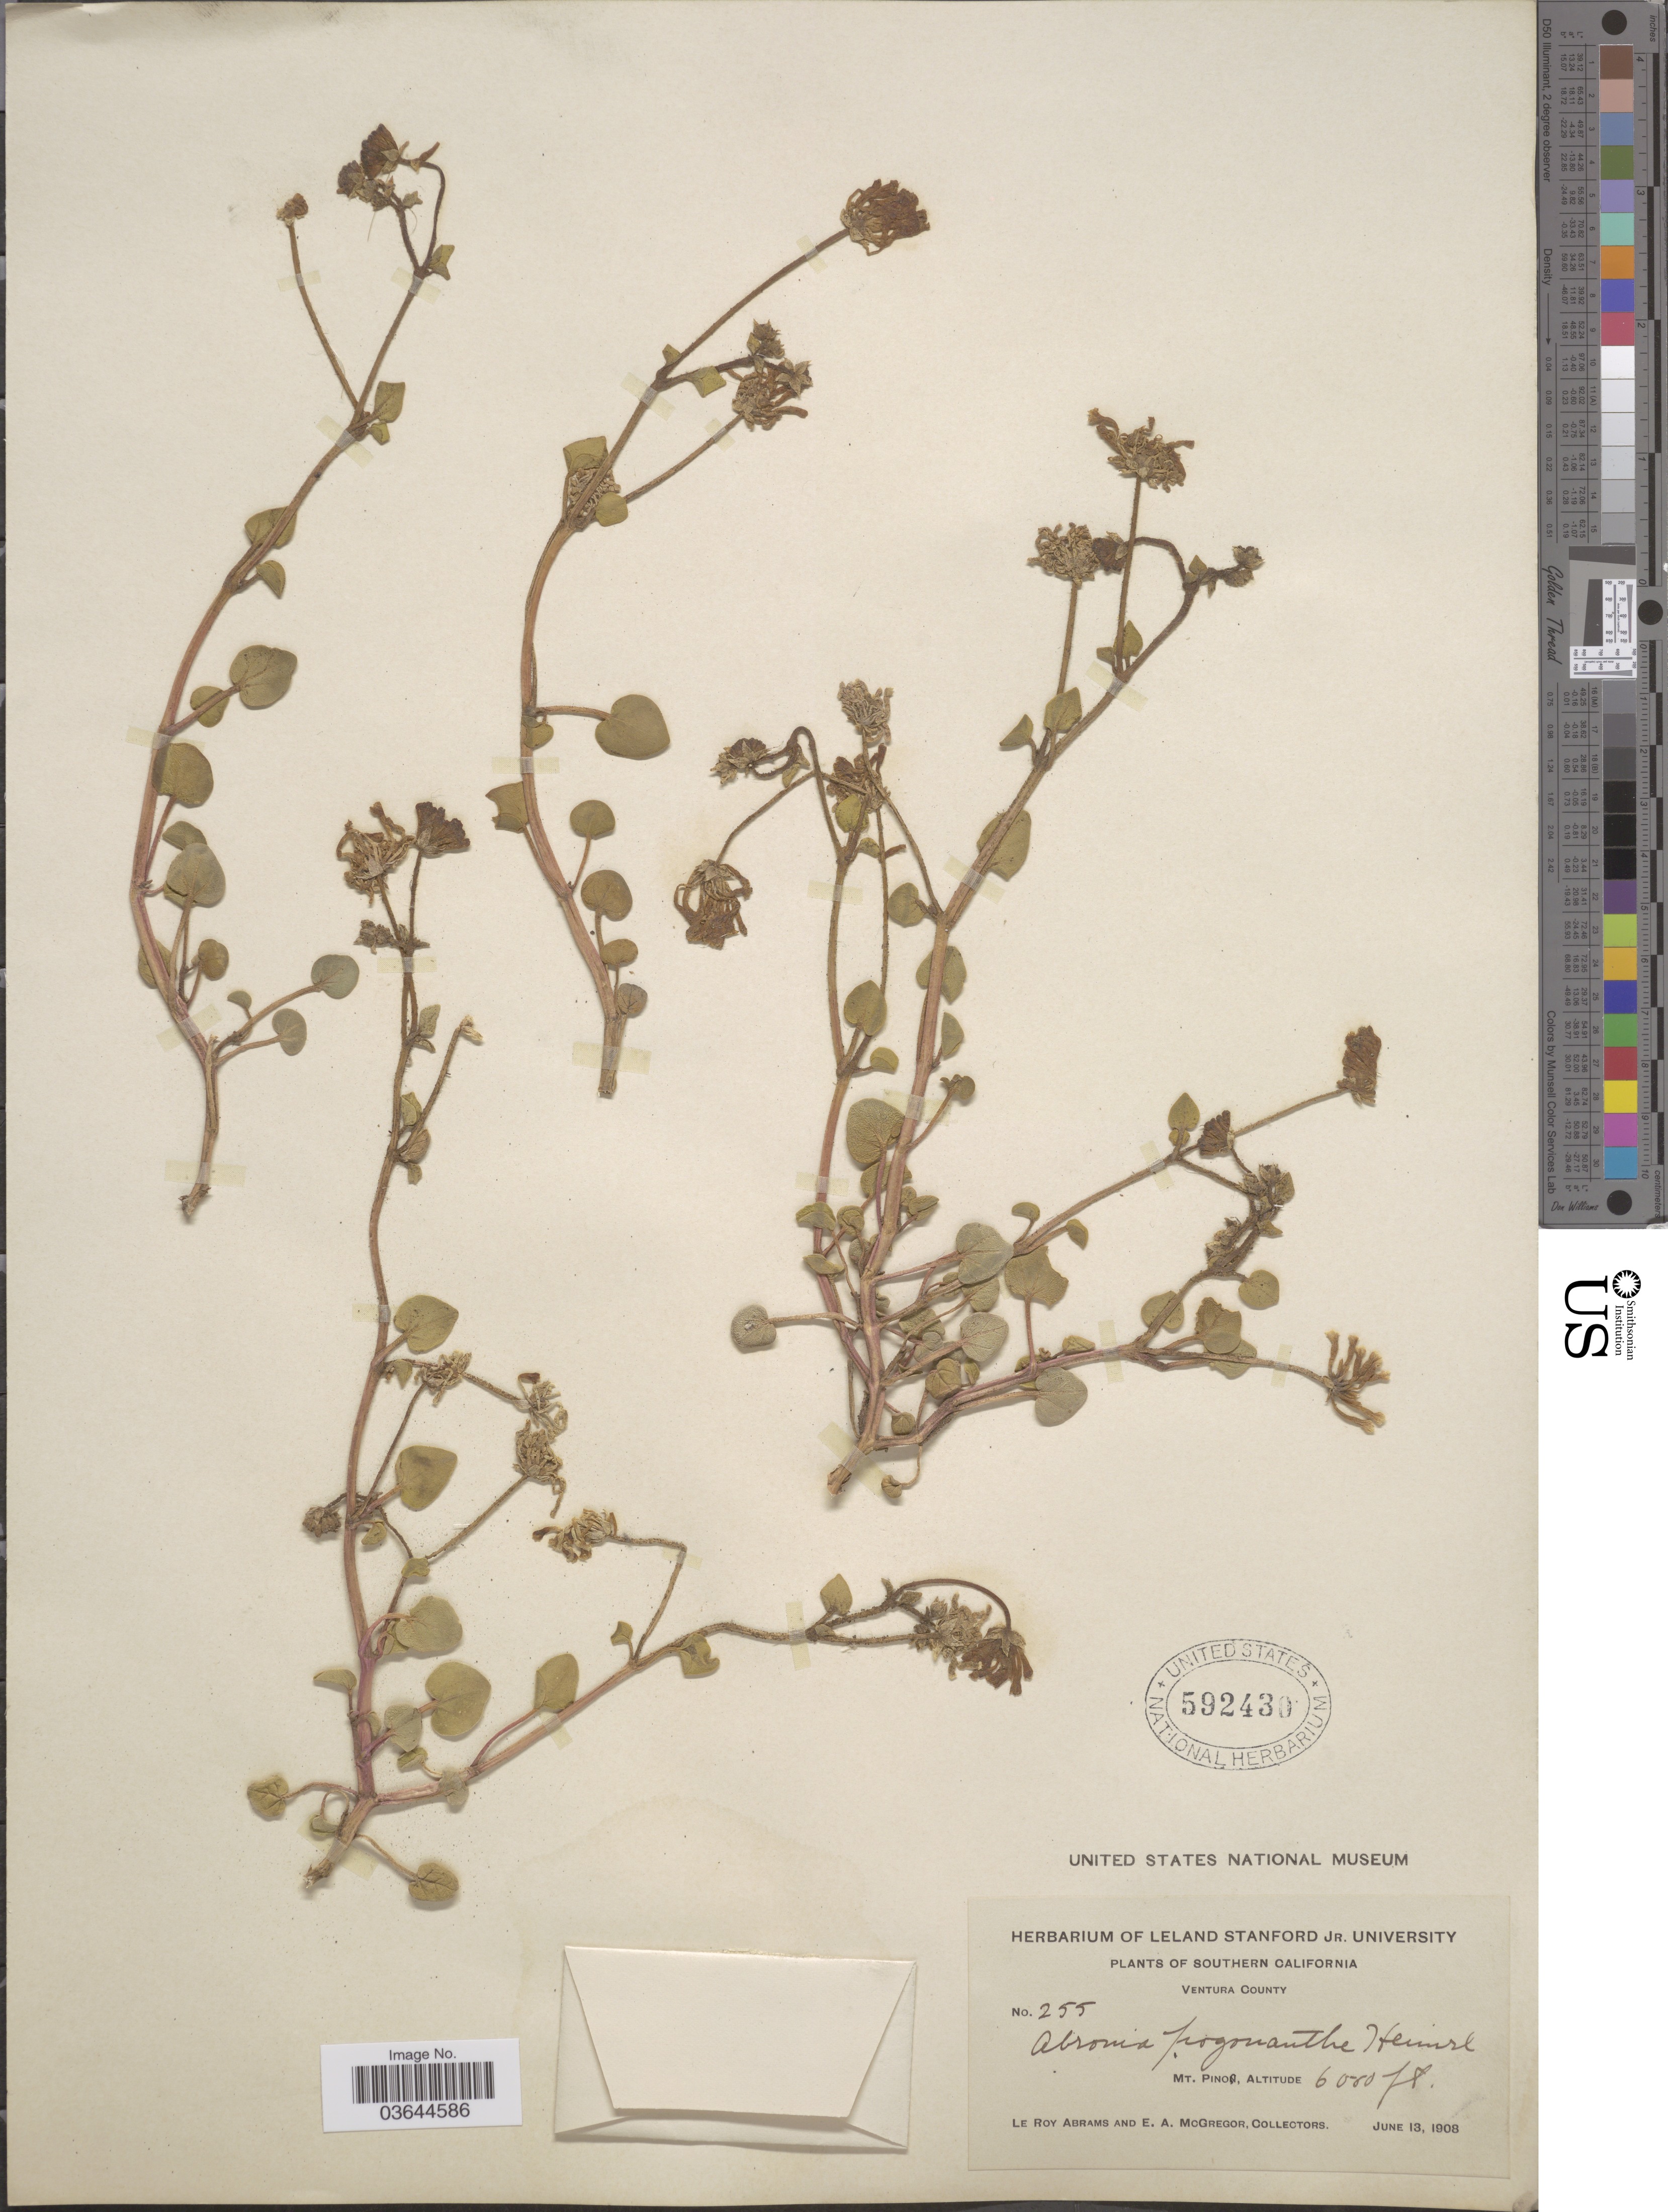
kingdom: Plantae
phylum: Tracheophyta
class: Magnoliopsida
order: Caryophyllales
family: Nyctaginaceae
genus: Abronia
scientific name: Abronia exalata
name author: Standl.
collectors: L. Abrams & E. A. McGregor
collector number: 255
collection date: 1908-06-13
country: United States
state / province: California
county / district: Ventura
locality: Southern California. Ventura County. Mt. Pinos.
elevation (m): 1829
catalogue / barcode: US 592430